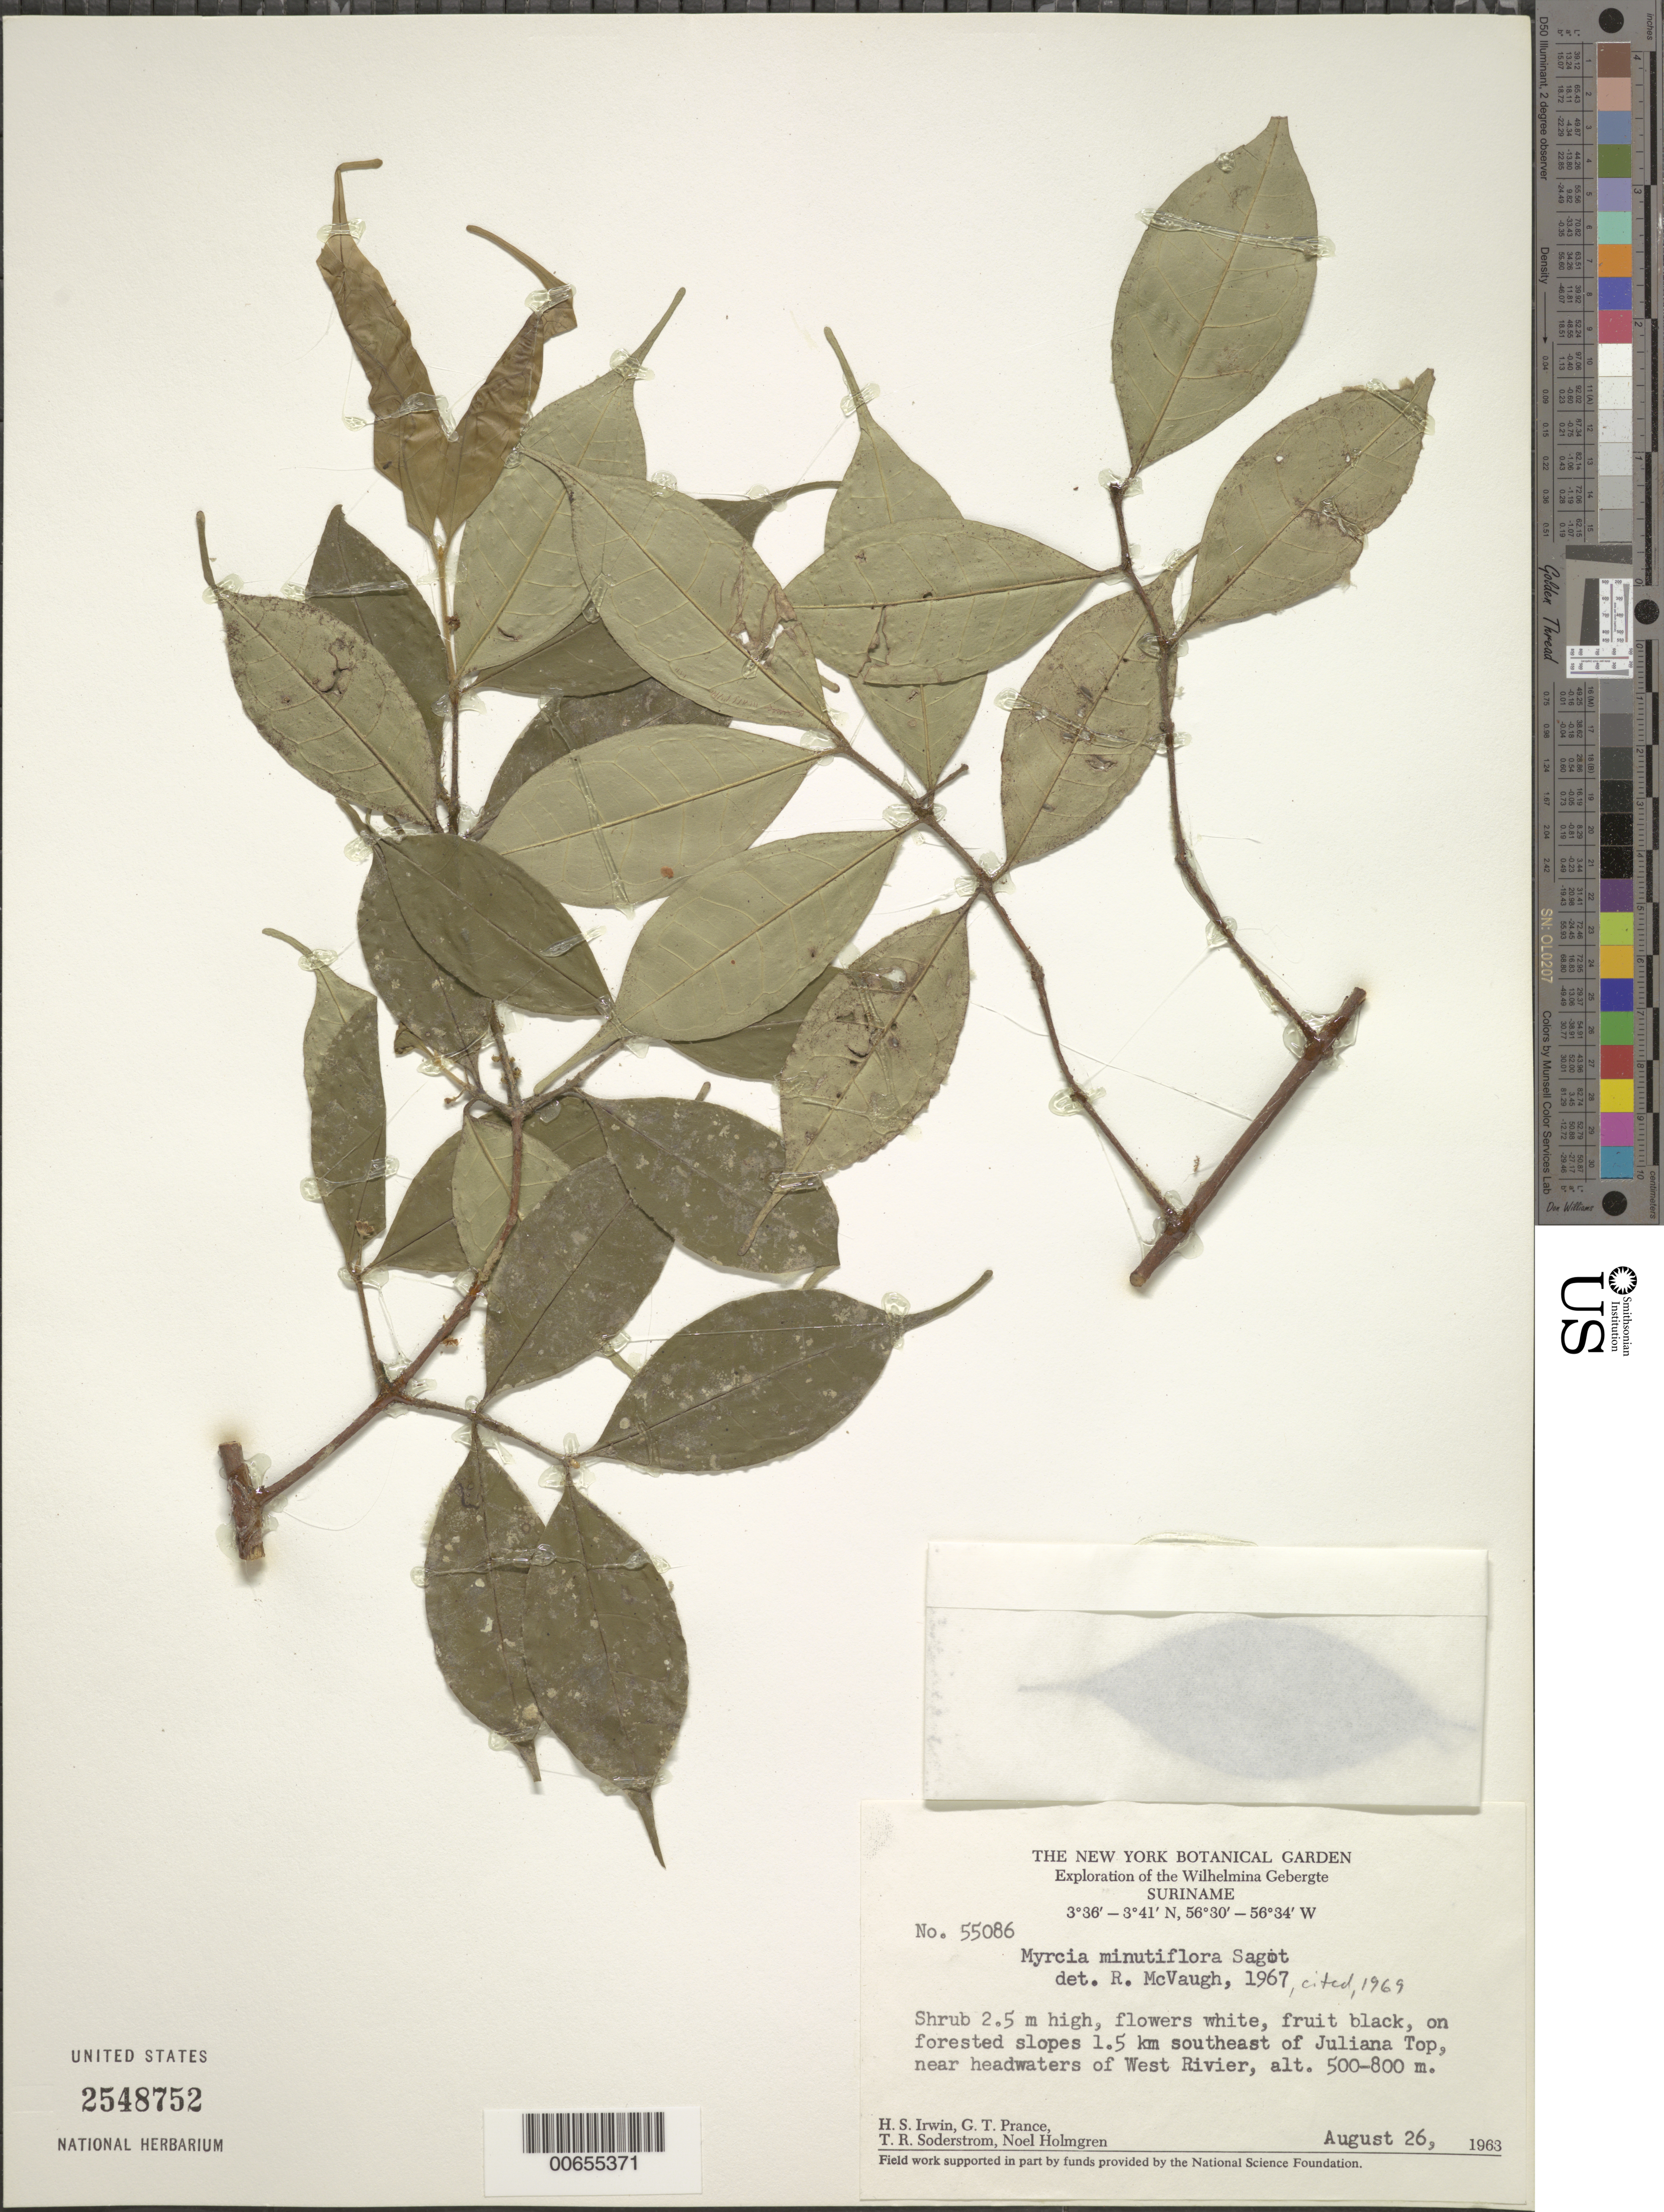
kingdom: Plantae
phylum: Tracheophyta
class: Magnoliopsida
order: Myrtales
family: Myrtaceae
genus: Myrcia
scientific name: Myrcia minutiflora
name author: Sagot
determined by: McVaugh, R.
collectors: H. Irwin, G. T. Prance, T. R. Soderstrom & N. H. Holmgren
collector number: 55086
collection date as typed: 26-Aug-63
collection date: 1963-08-26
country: Suriname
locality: Juliana Top, 1.5 km SE of, near headwaters of West River, Wilhelmina Gebergte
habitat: Forested slopes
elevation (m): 500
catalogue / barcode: US 2548752